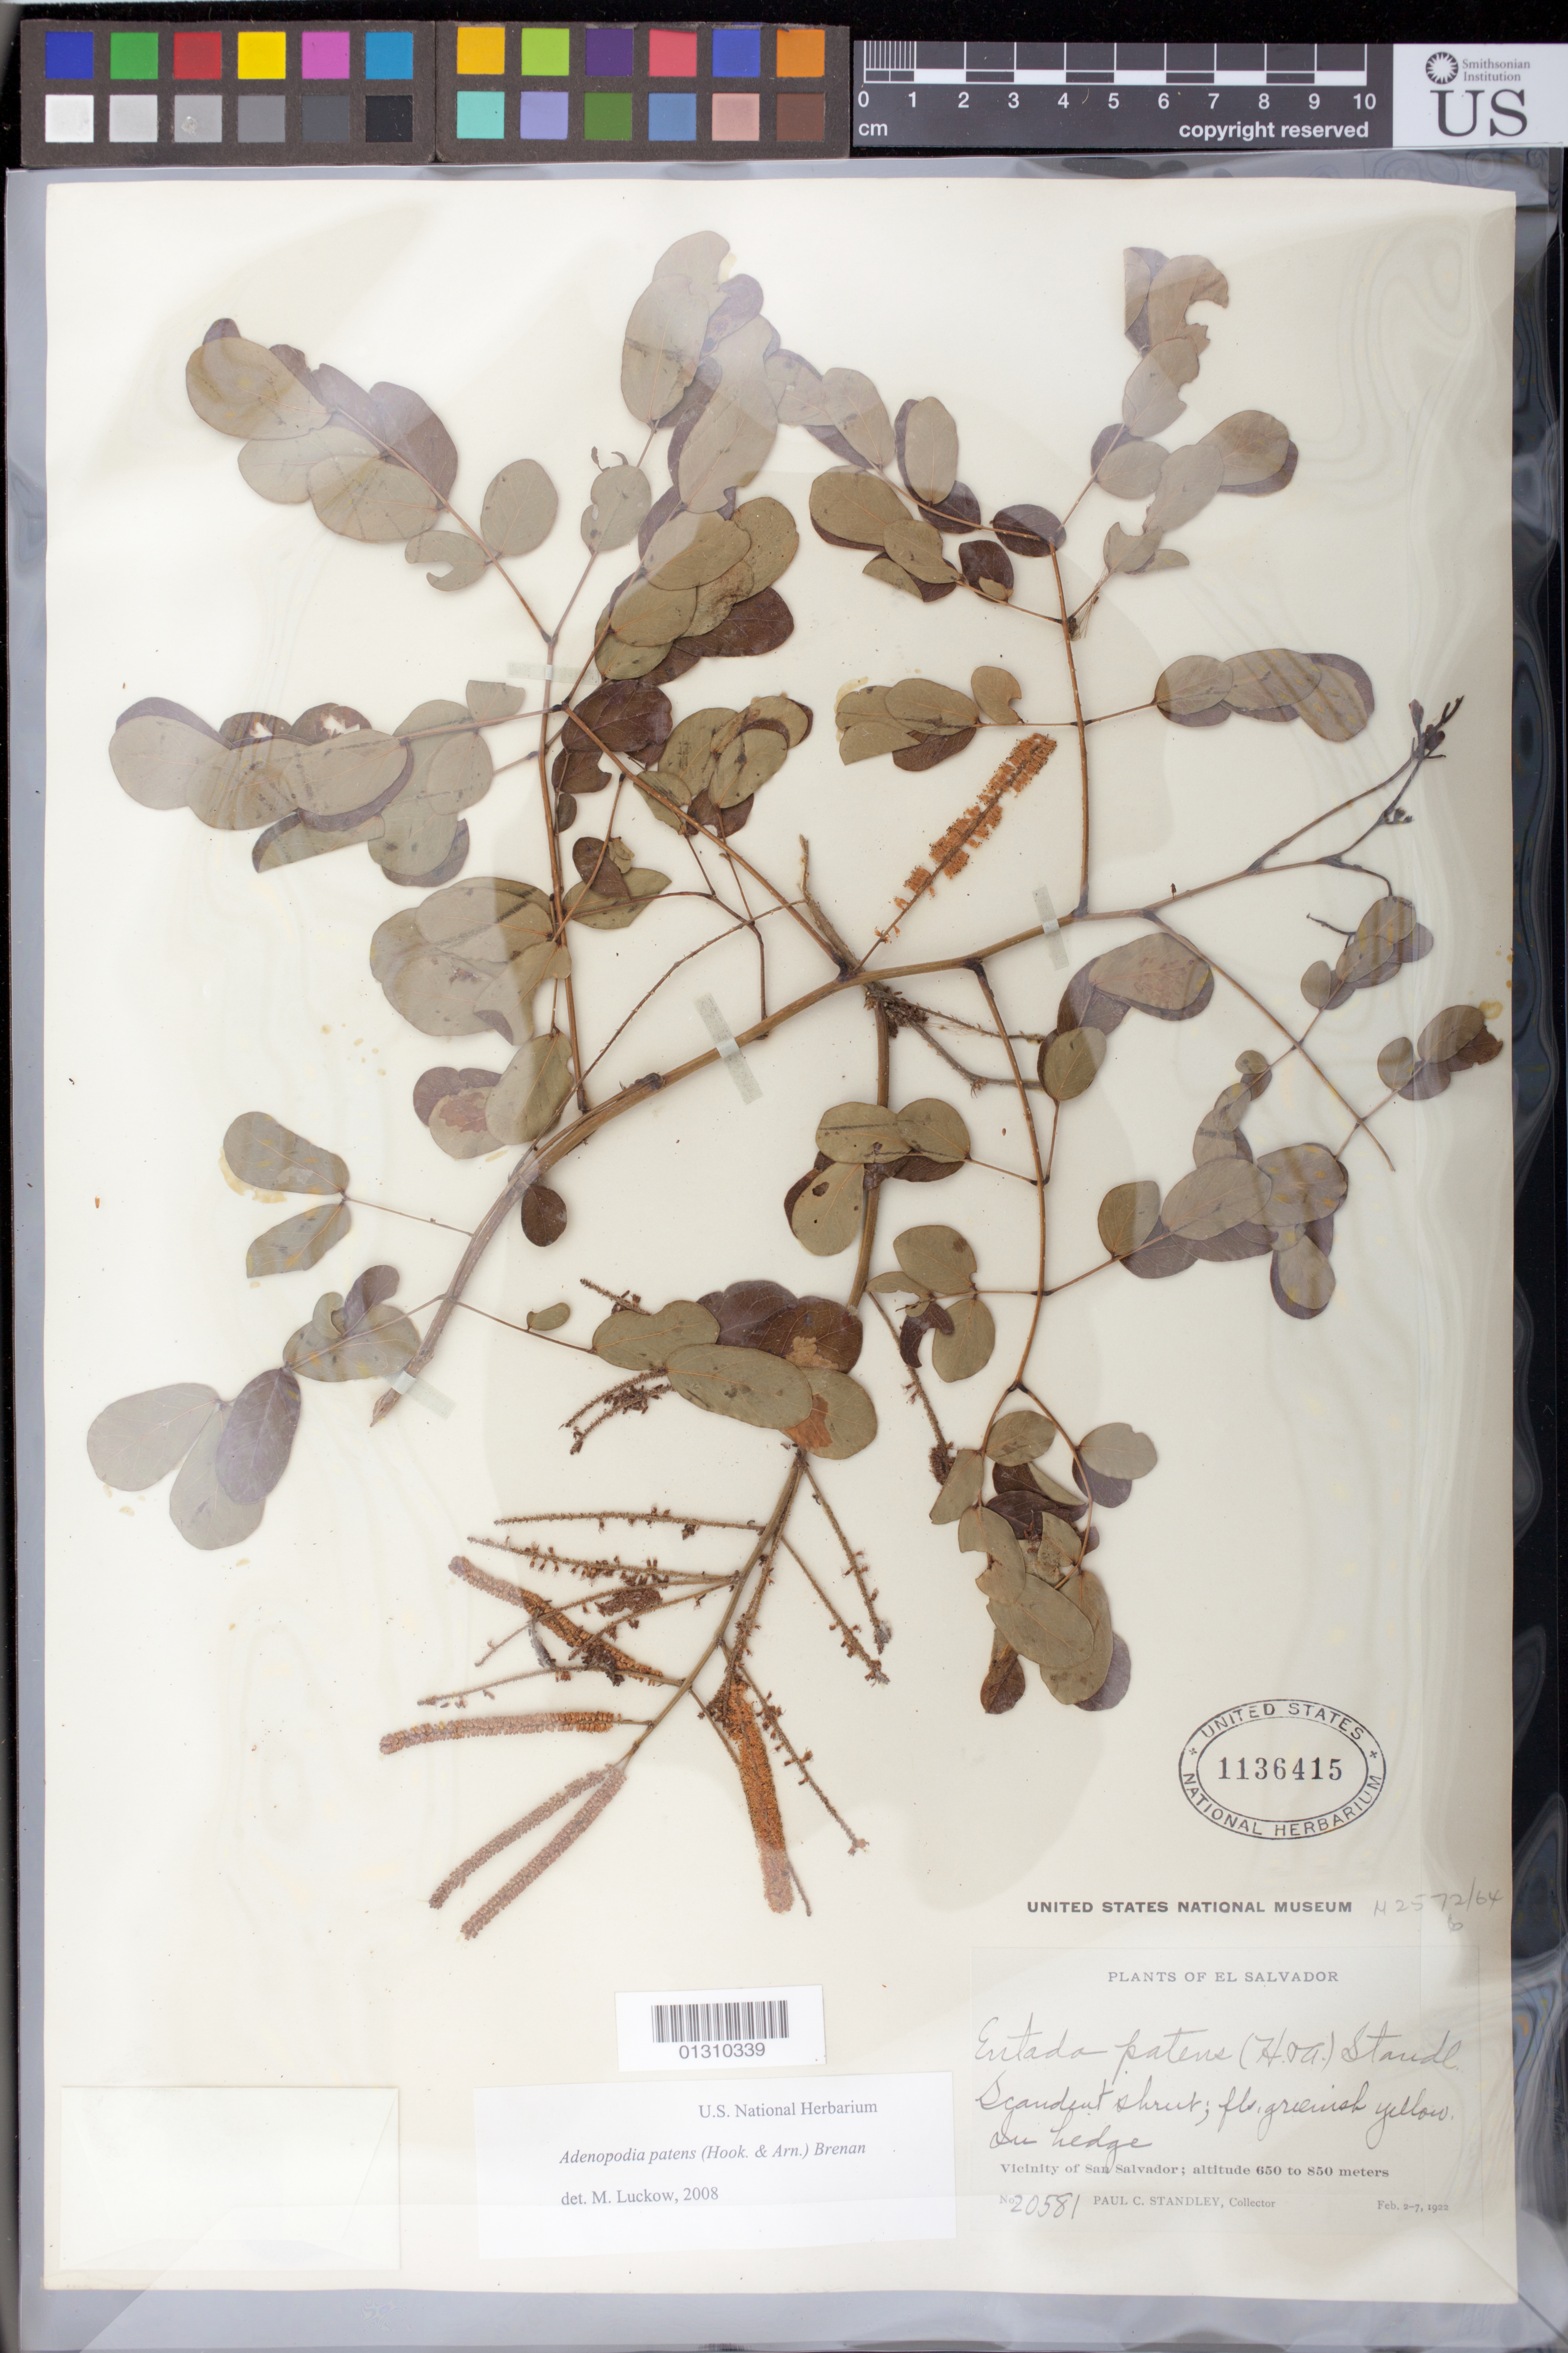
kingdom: Plantae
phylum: Tracheophyta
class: Magnoliopsida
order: Fabales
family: Fabaceae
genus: Adenopodia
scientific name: Adenopodia patens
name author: (Hook. & Arn.) Brenan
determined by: Luckow, M. A.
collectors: P. C. Standley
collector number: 20581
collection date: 1922-02-02/1922-02-07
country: El Salvador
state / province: San Salvador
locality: Vicinity of San Salvador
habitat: On hedge.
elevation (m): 650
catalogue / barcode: US 1136415